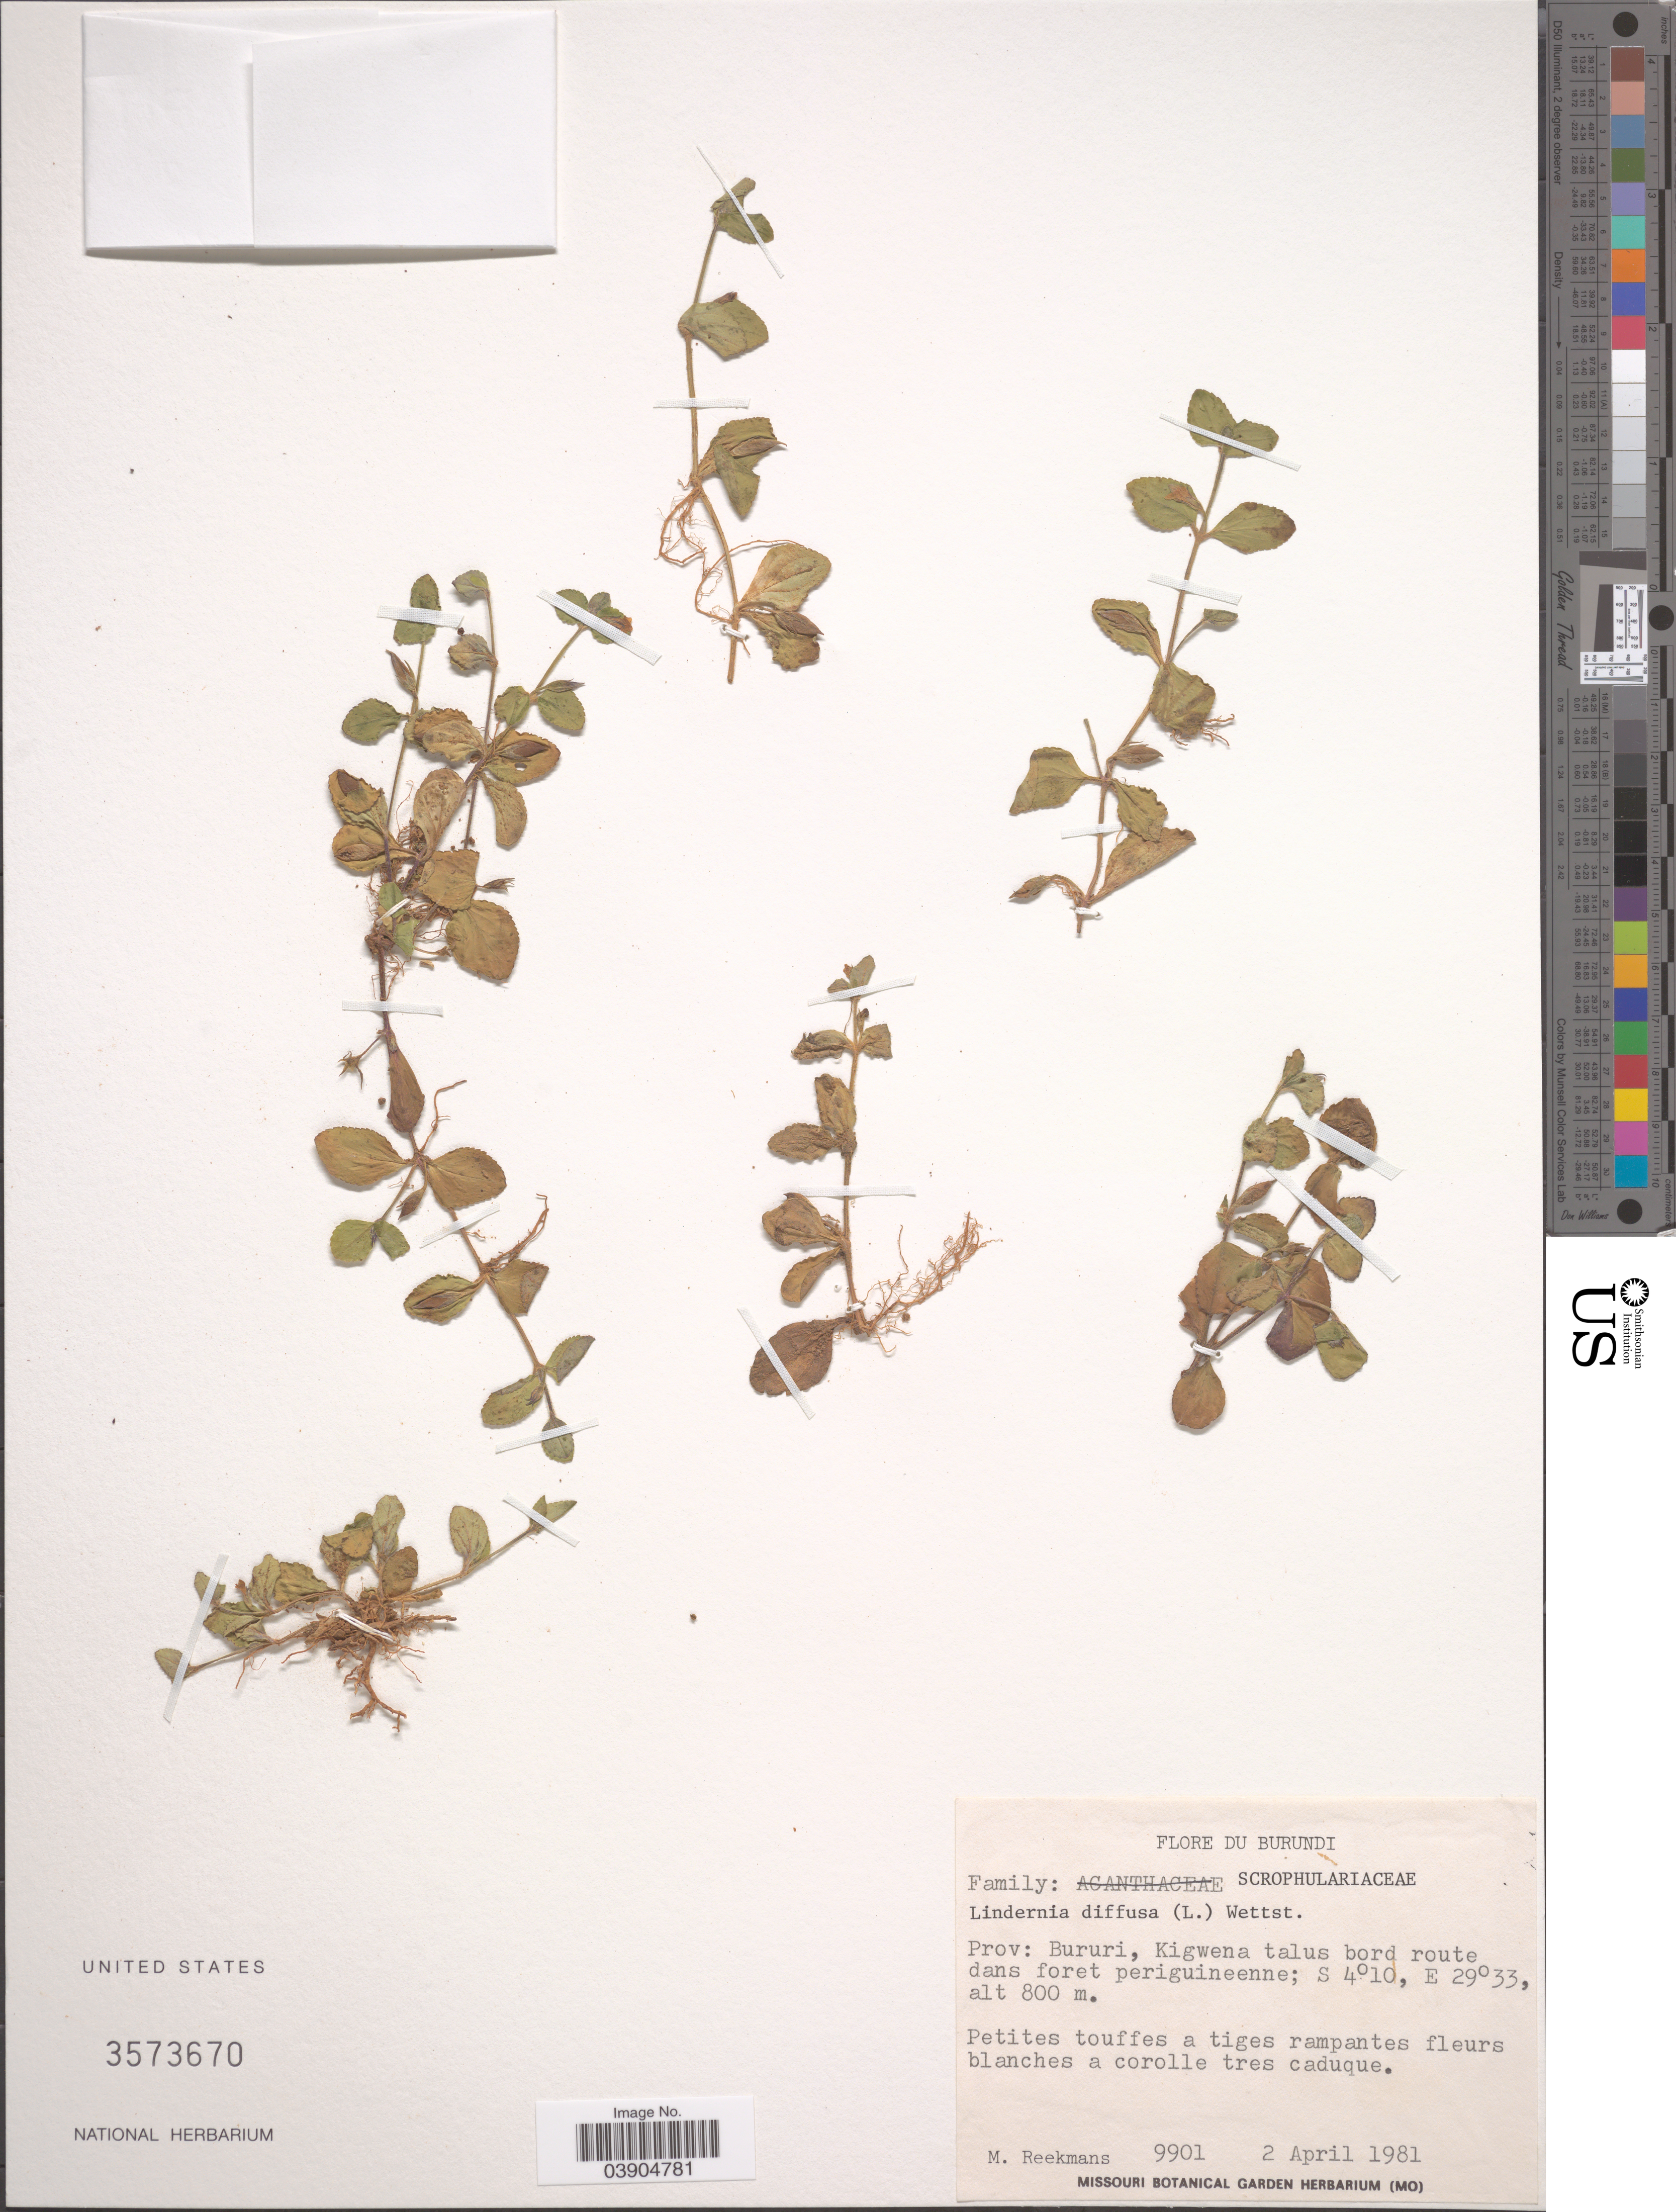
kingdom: Plantae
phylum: Tracheophyta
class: Magnoliopsida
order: Lamiales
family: Linderniaceae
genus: Lindernia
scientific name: Lindernia diffusa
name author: (L.) Wettst.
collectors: M. Reekmans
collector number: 9901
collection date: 1981-04-02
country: Burundi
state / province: Bururi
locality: Kigwena talus bord route dans foret periguineenne.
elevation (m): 800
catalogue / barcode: US 3573670